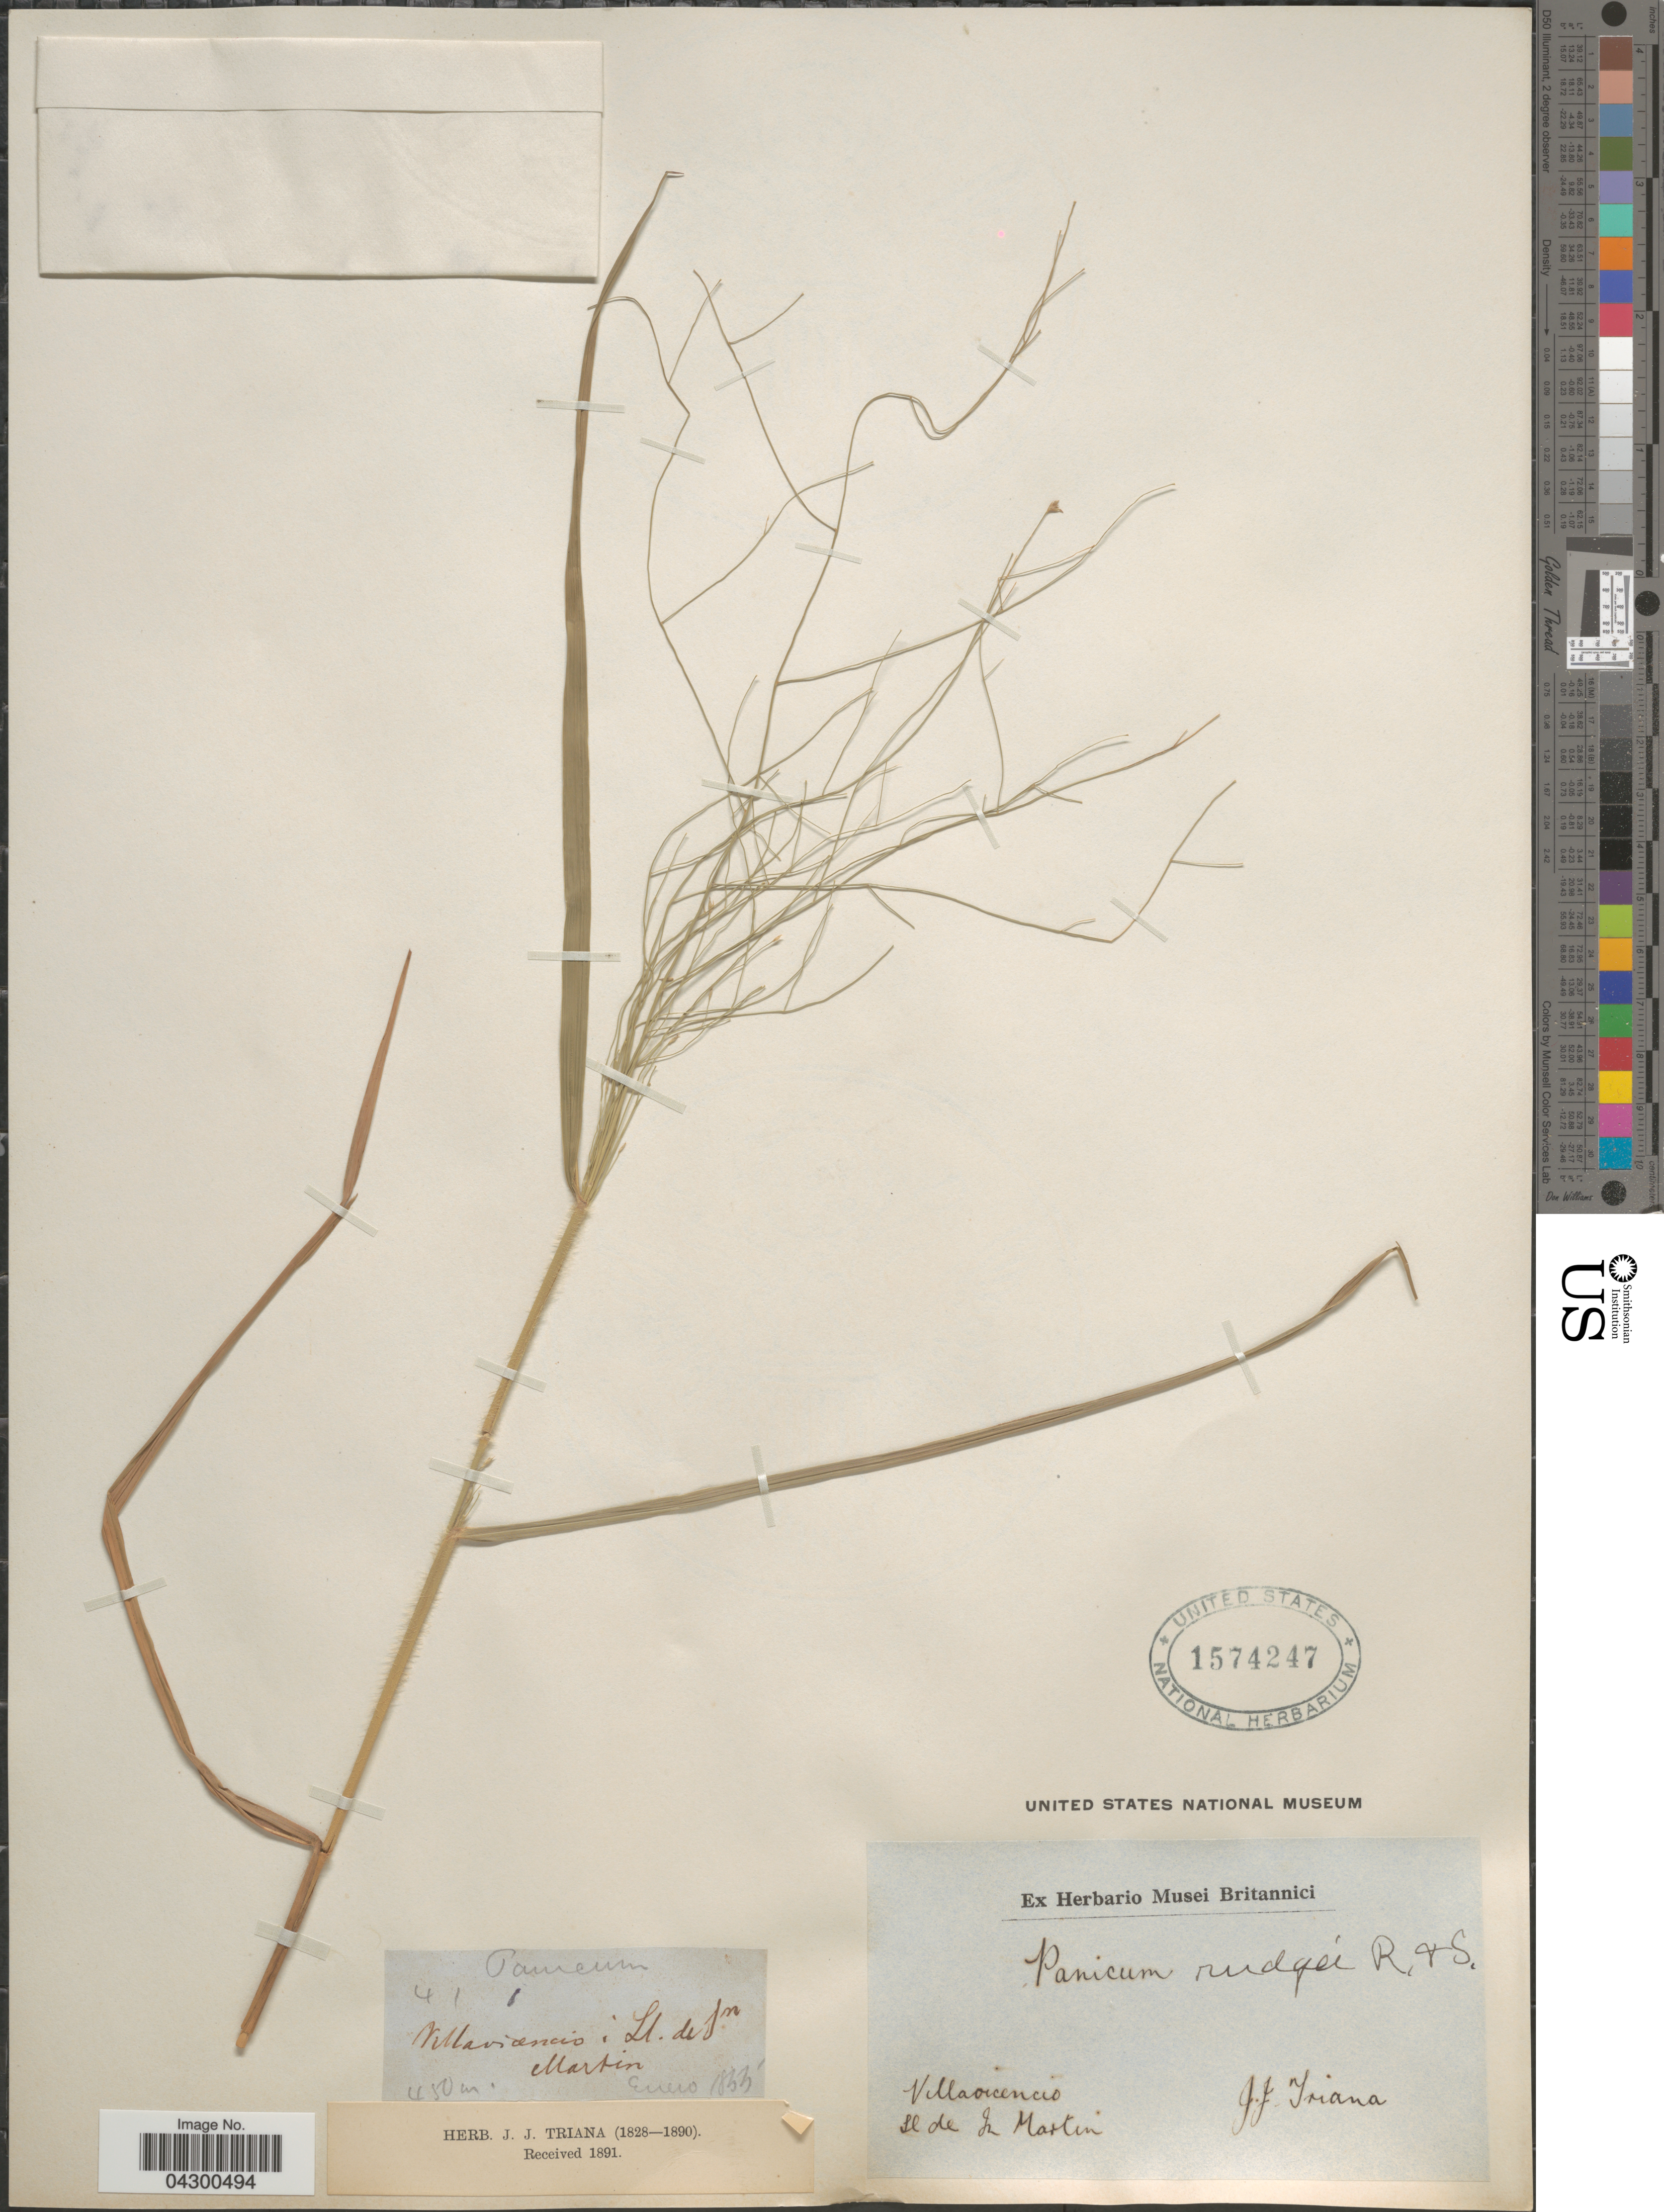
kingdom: Plantae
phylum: Tracheophyta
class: Liliopsida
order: Poales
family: Poaceae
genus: Panicum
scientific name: Panicum rudgei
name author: Roem. & Schult.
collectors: J. J. Triana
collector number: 41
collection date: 1853-01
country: Colombia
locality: Villavicencio. Il de Sn Martin.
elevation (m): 450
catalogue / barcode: US 1574247